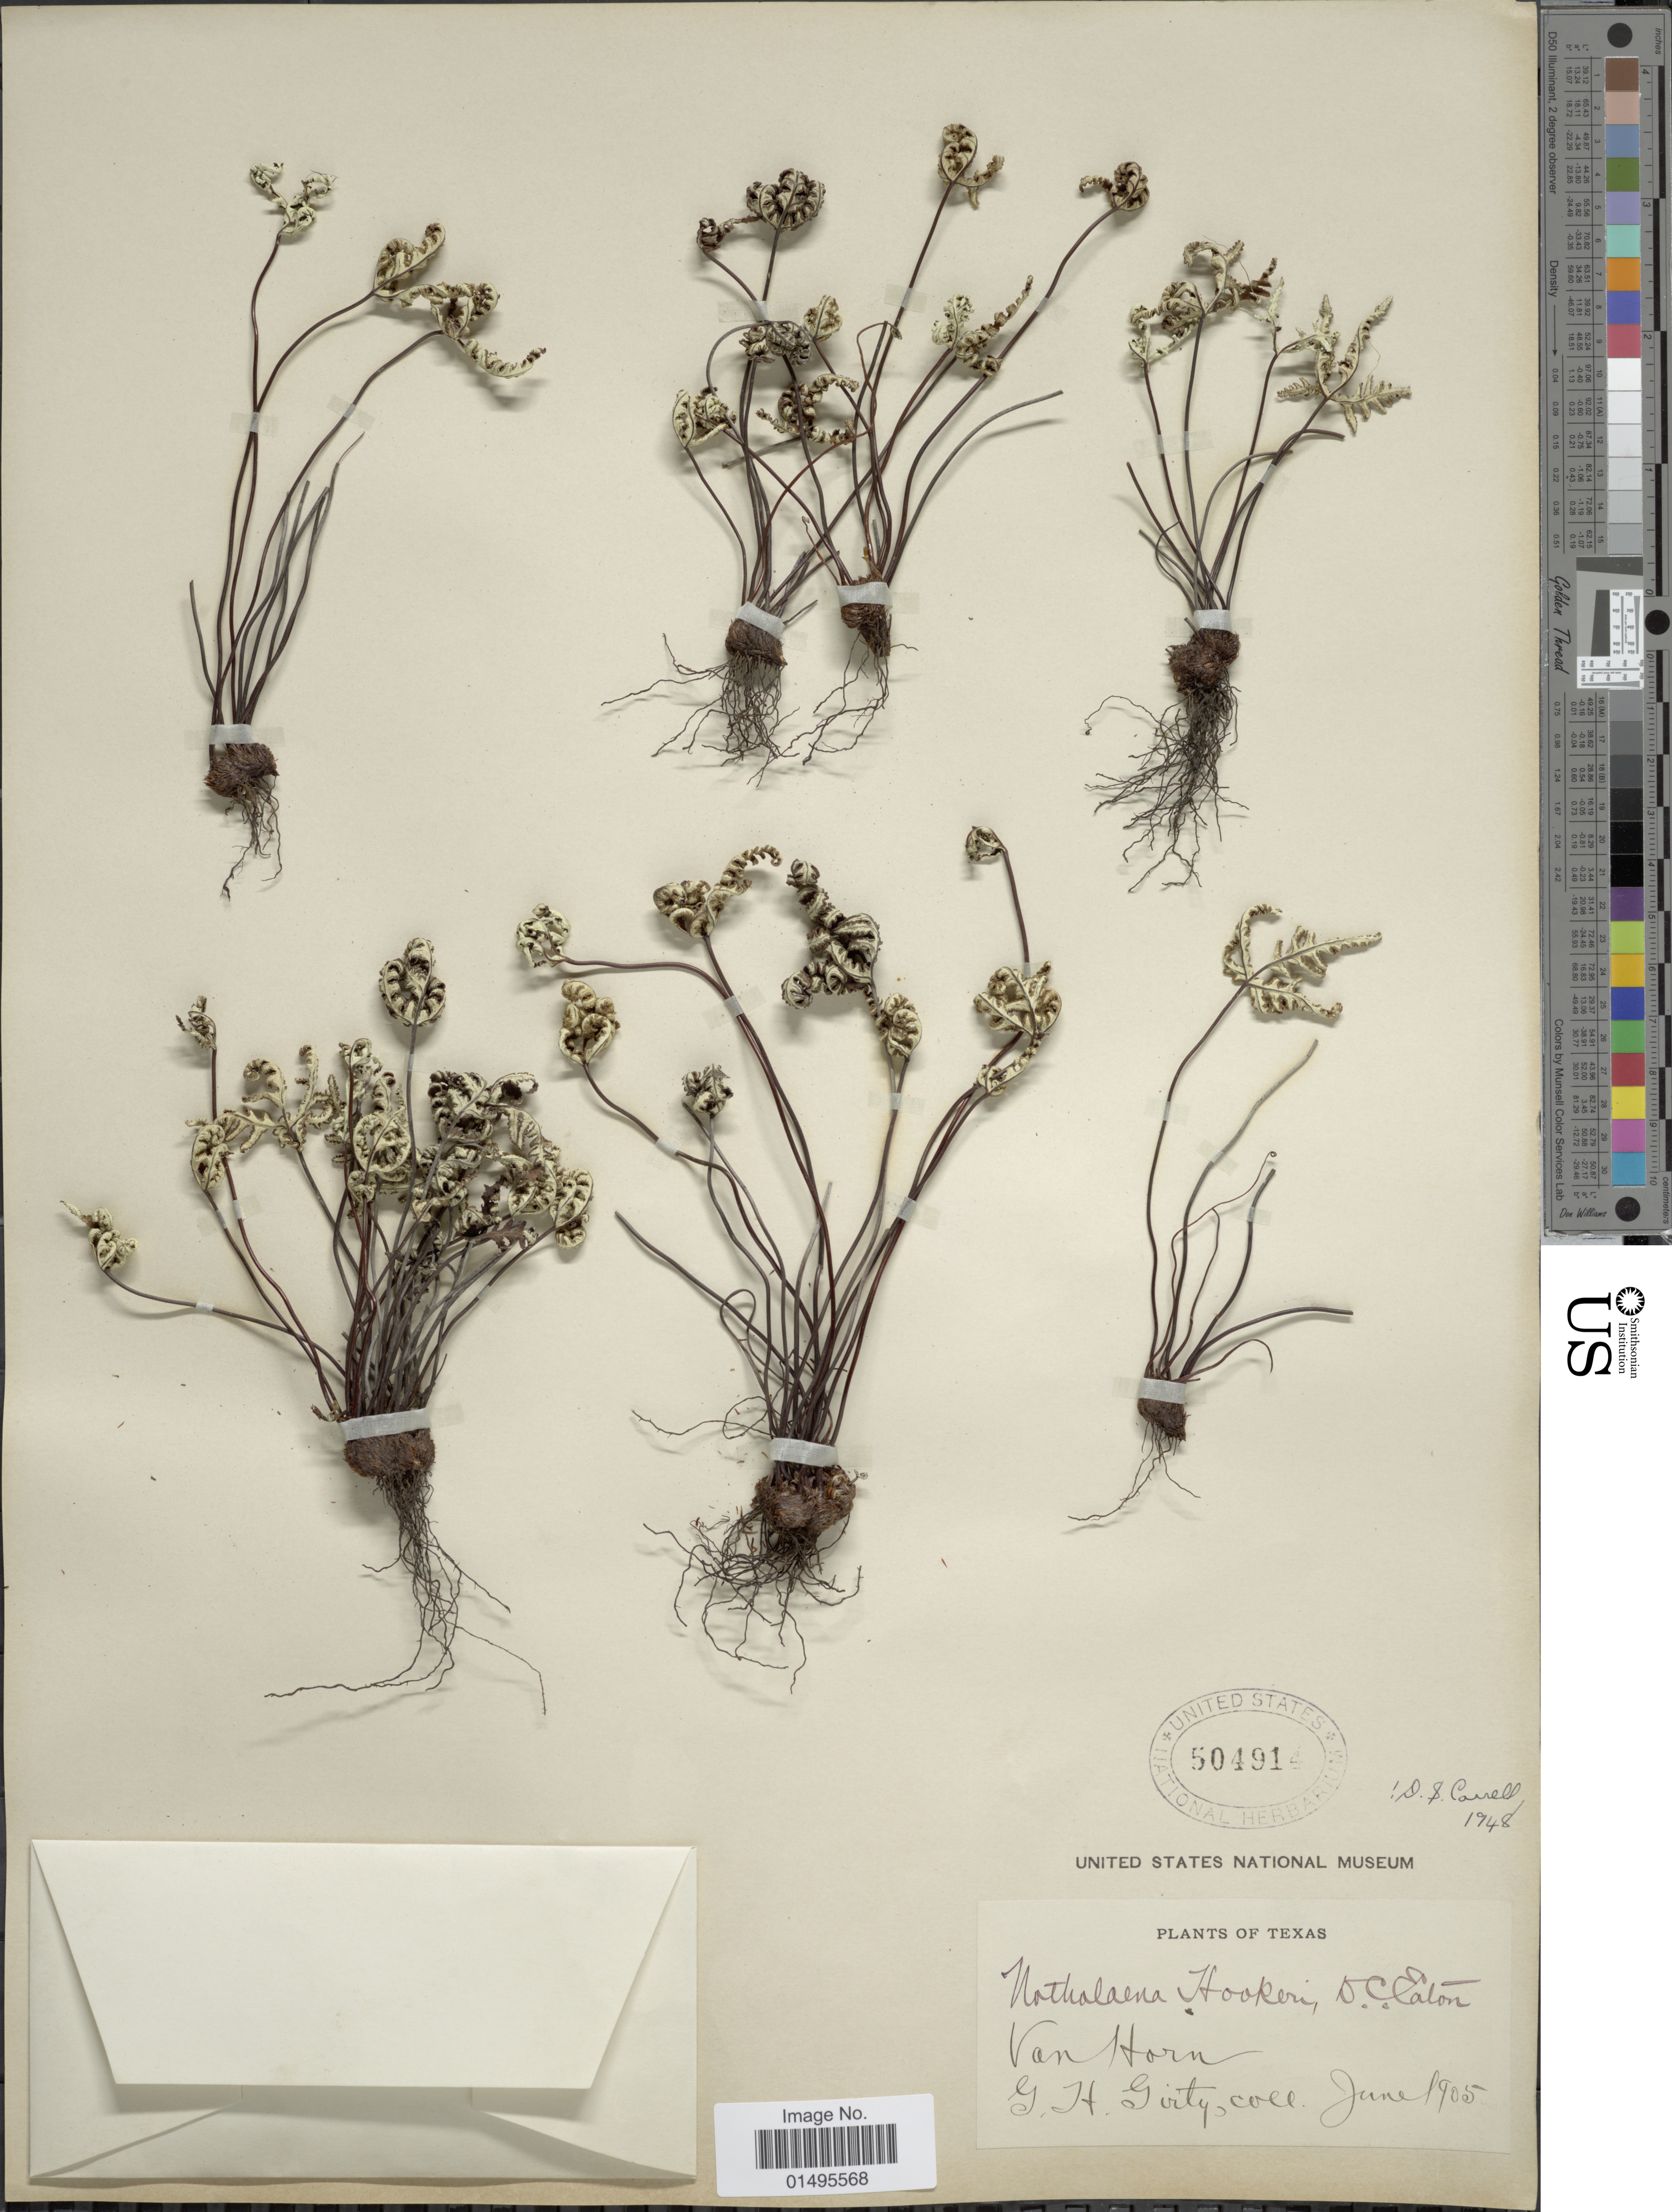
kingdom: Plantae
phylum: Tracheophyta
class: Polypodiopsida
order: Polypodiales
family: Pteridaceae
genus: Notholaena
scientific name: Notholaena standleyi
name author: Maxon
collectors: G. Girty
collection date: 1905-06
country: United States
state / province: Texas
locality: Van Horn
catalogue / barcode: US 504914